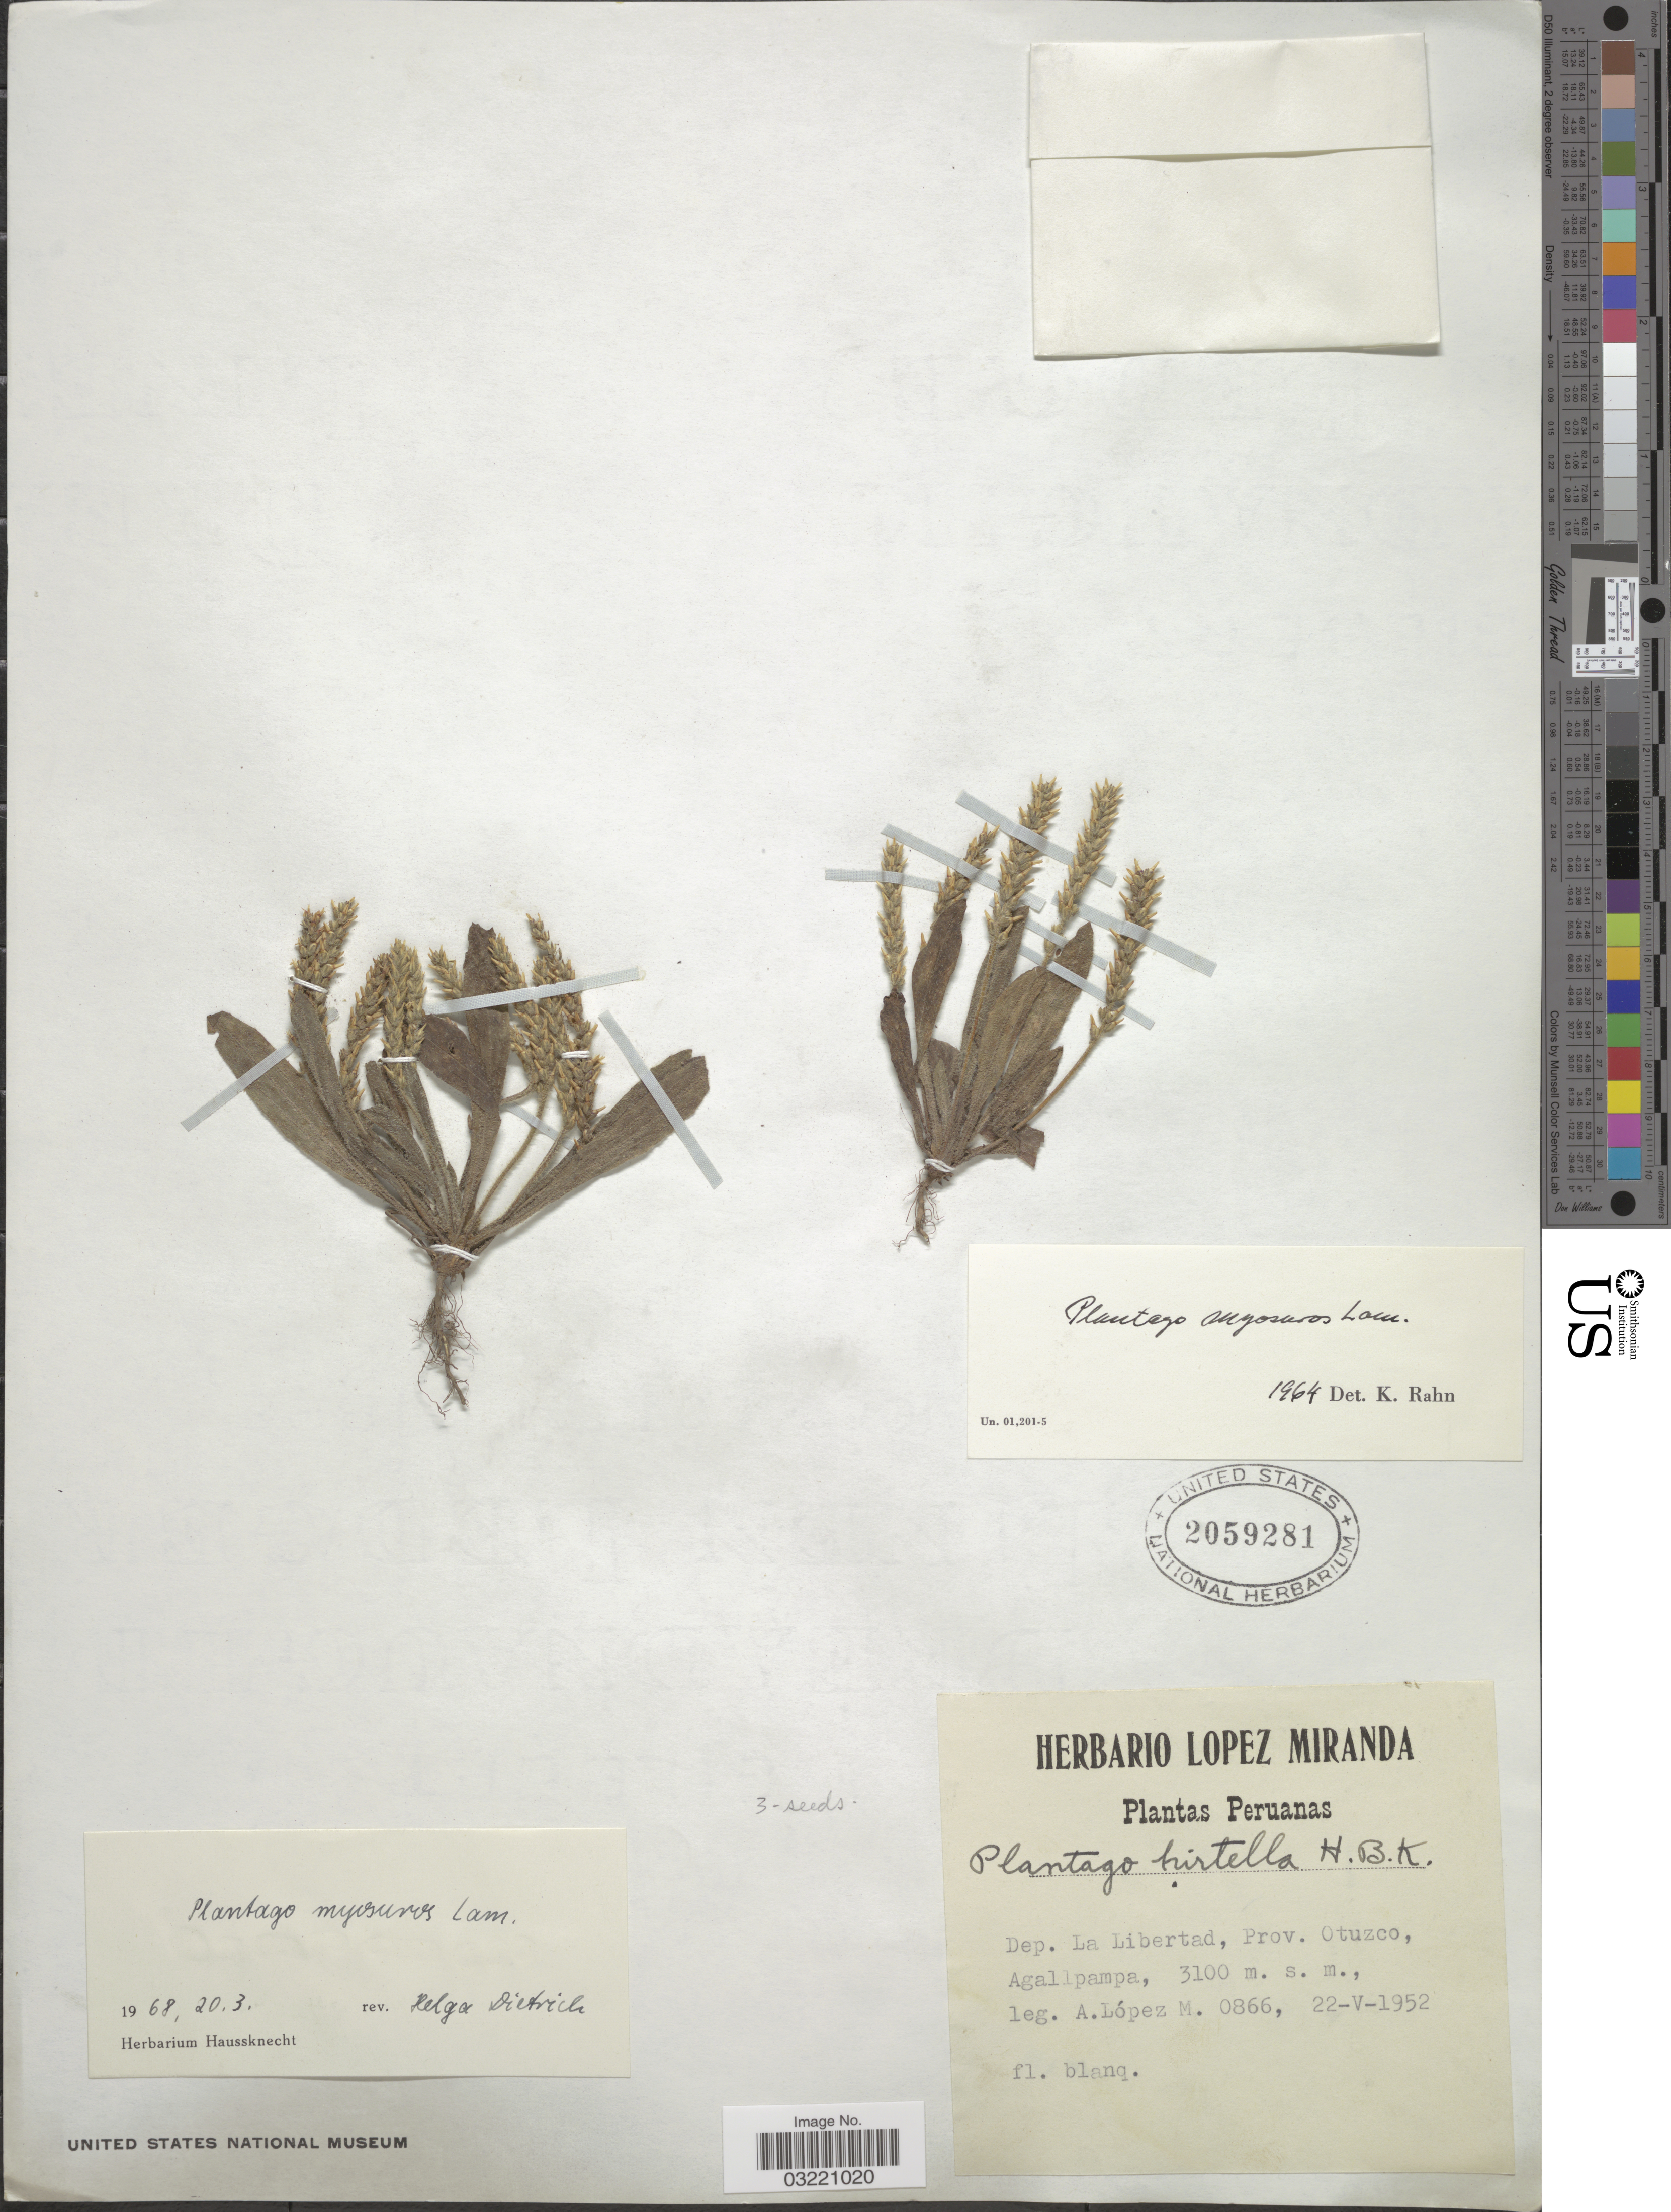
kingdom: Plantae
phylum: Tracheophyta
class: Magnoliopsida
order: Lamiales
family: Plantaginaceae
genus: Plantago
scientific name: Plantago myosuros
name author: Lam.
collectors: A. López M.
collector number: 0866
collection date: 1952-05-22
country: Peru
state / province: La Libertad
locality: Dep. La Libertad, Prov. Otuzco, Agallpampa.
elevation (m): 3100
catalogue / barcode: US 2059281